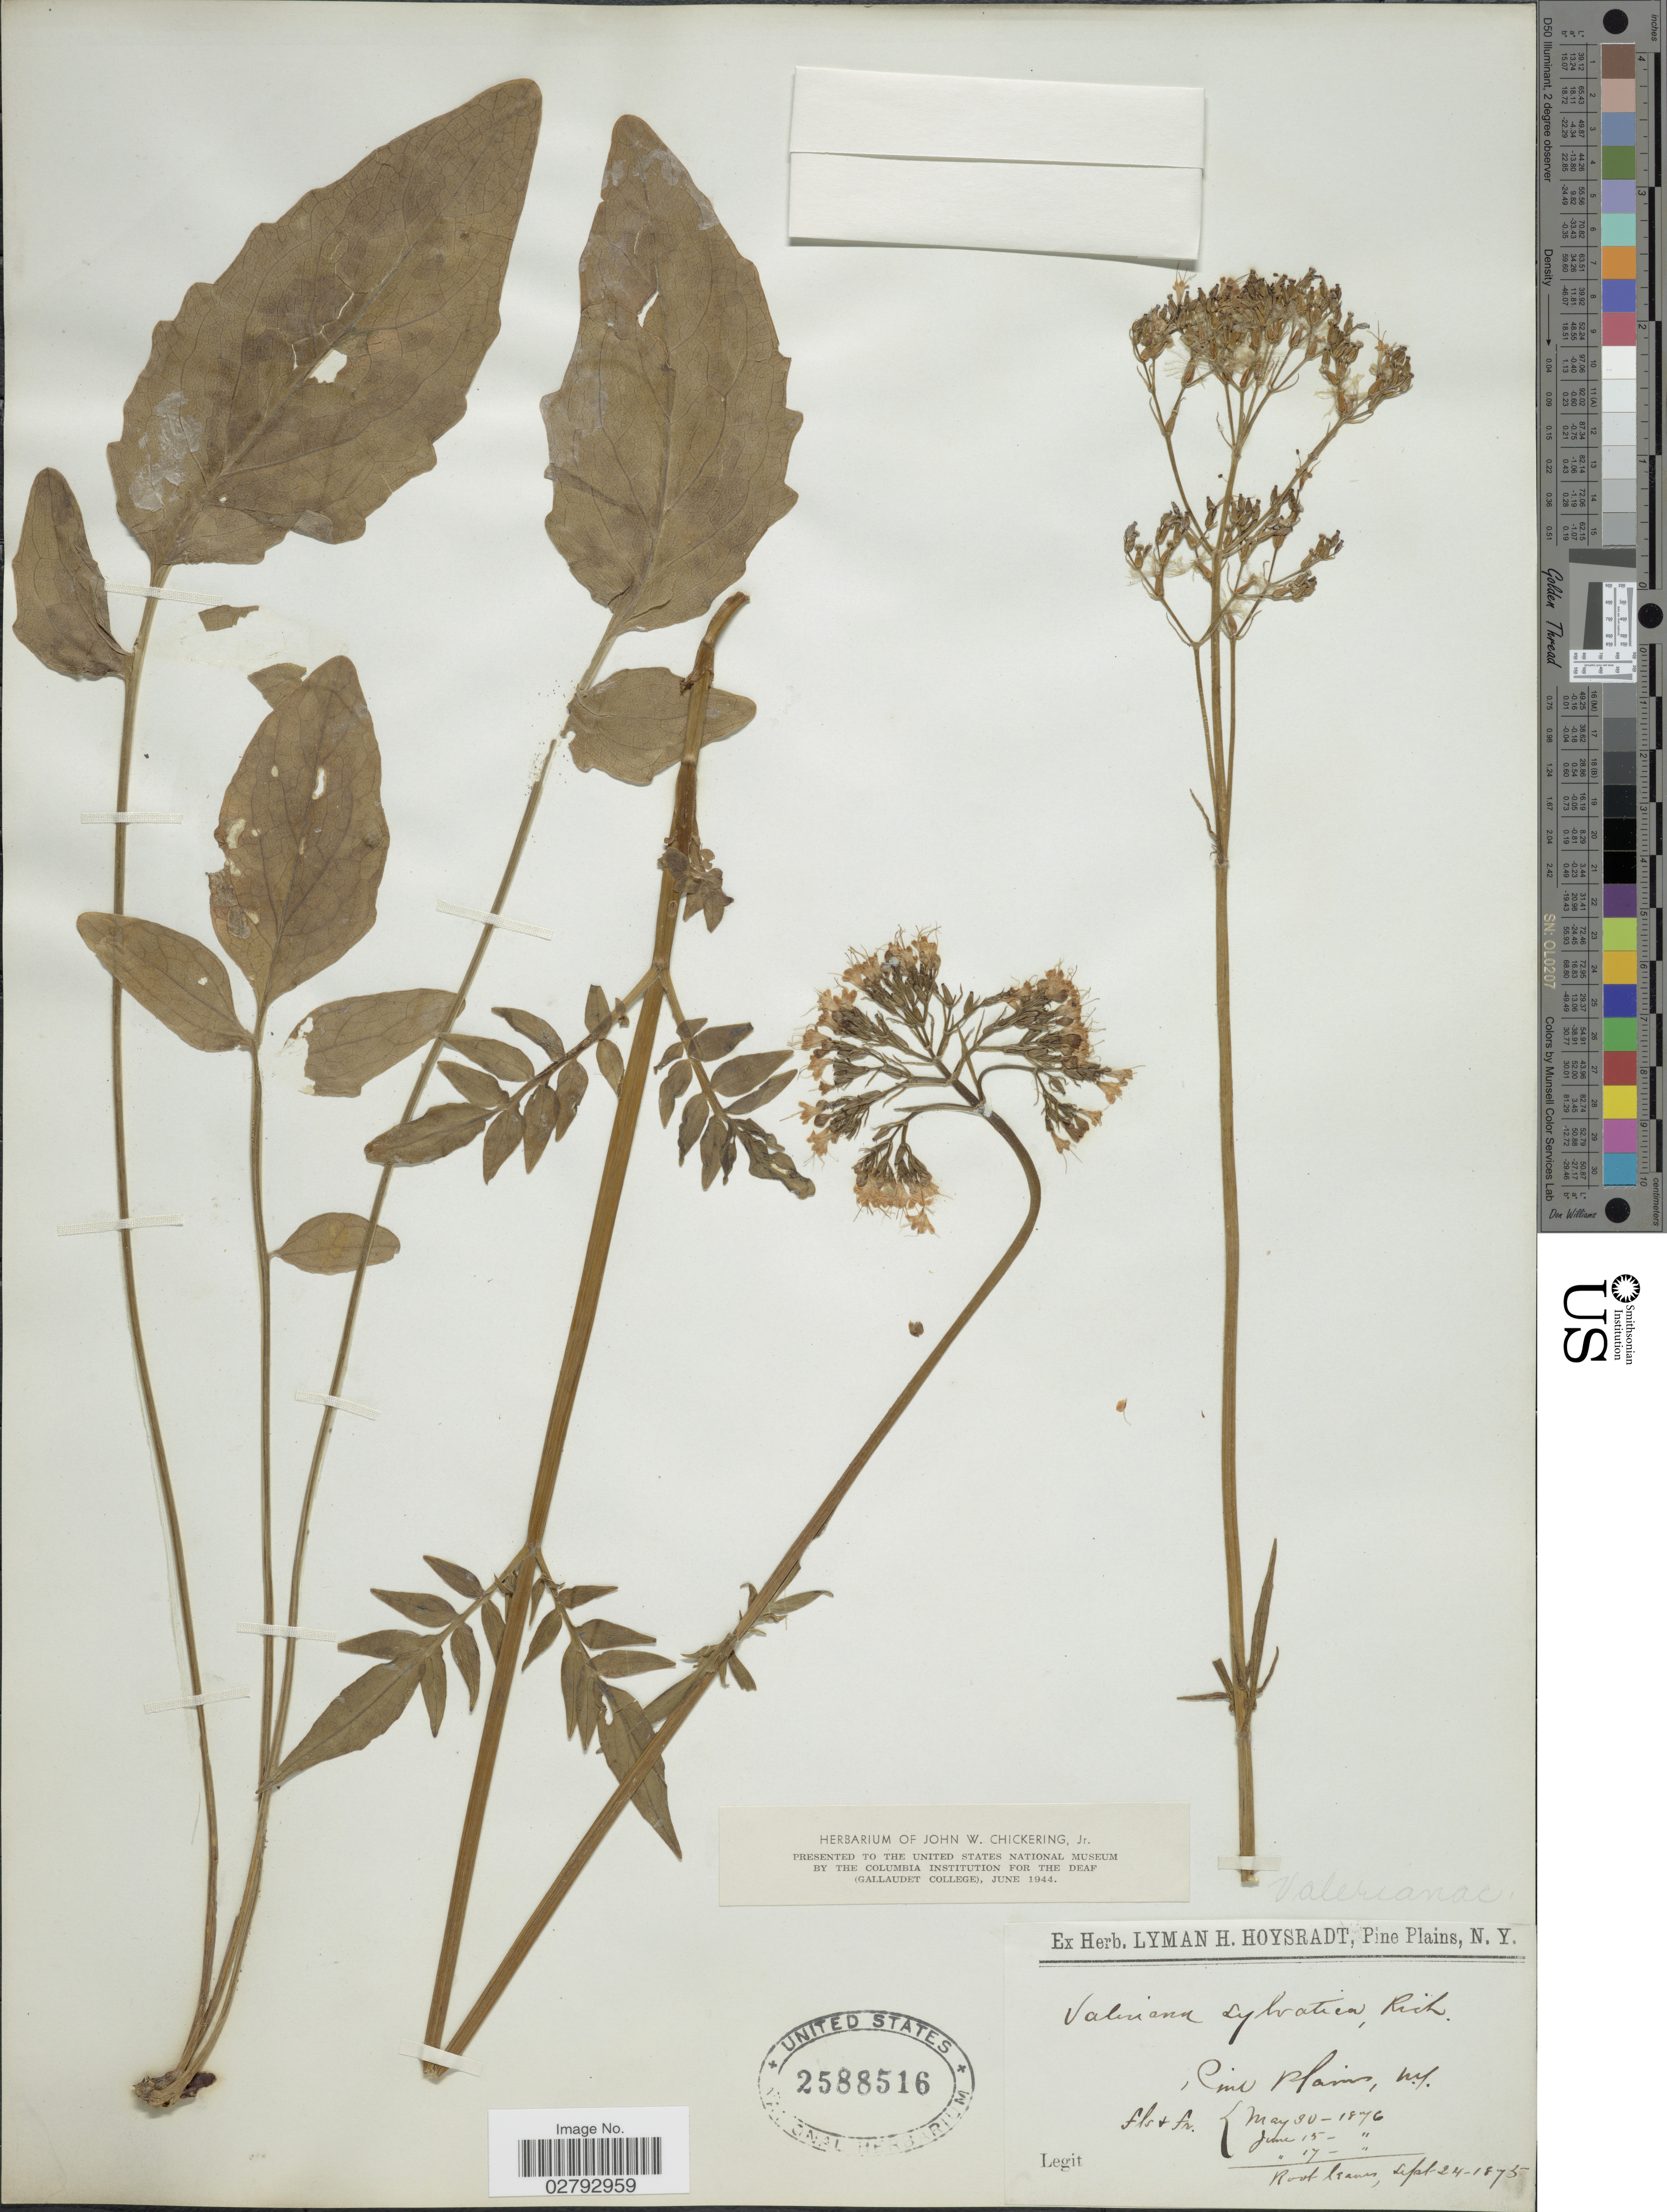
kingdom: Plantae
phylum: Tracheophyta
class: Magnoliopsida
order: Dipsacales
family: Caprifoliaceae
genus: Valeriana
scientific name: Valeriana dioica subsp. sylvatica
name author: (Sol. ex Richardson) F.G. Mey.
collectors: Ex herb. Lyman H. Hoysradt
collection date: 1876-05-30/1876-06-17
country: United States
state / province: New York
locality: Pine Plains.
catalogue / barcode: US 2588516